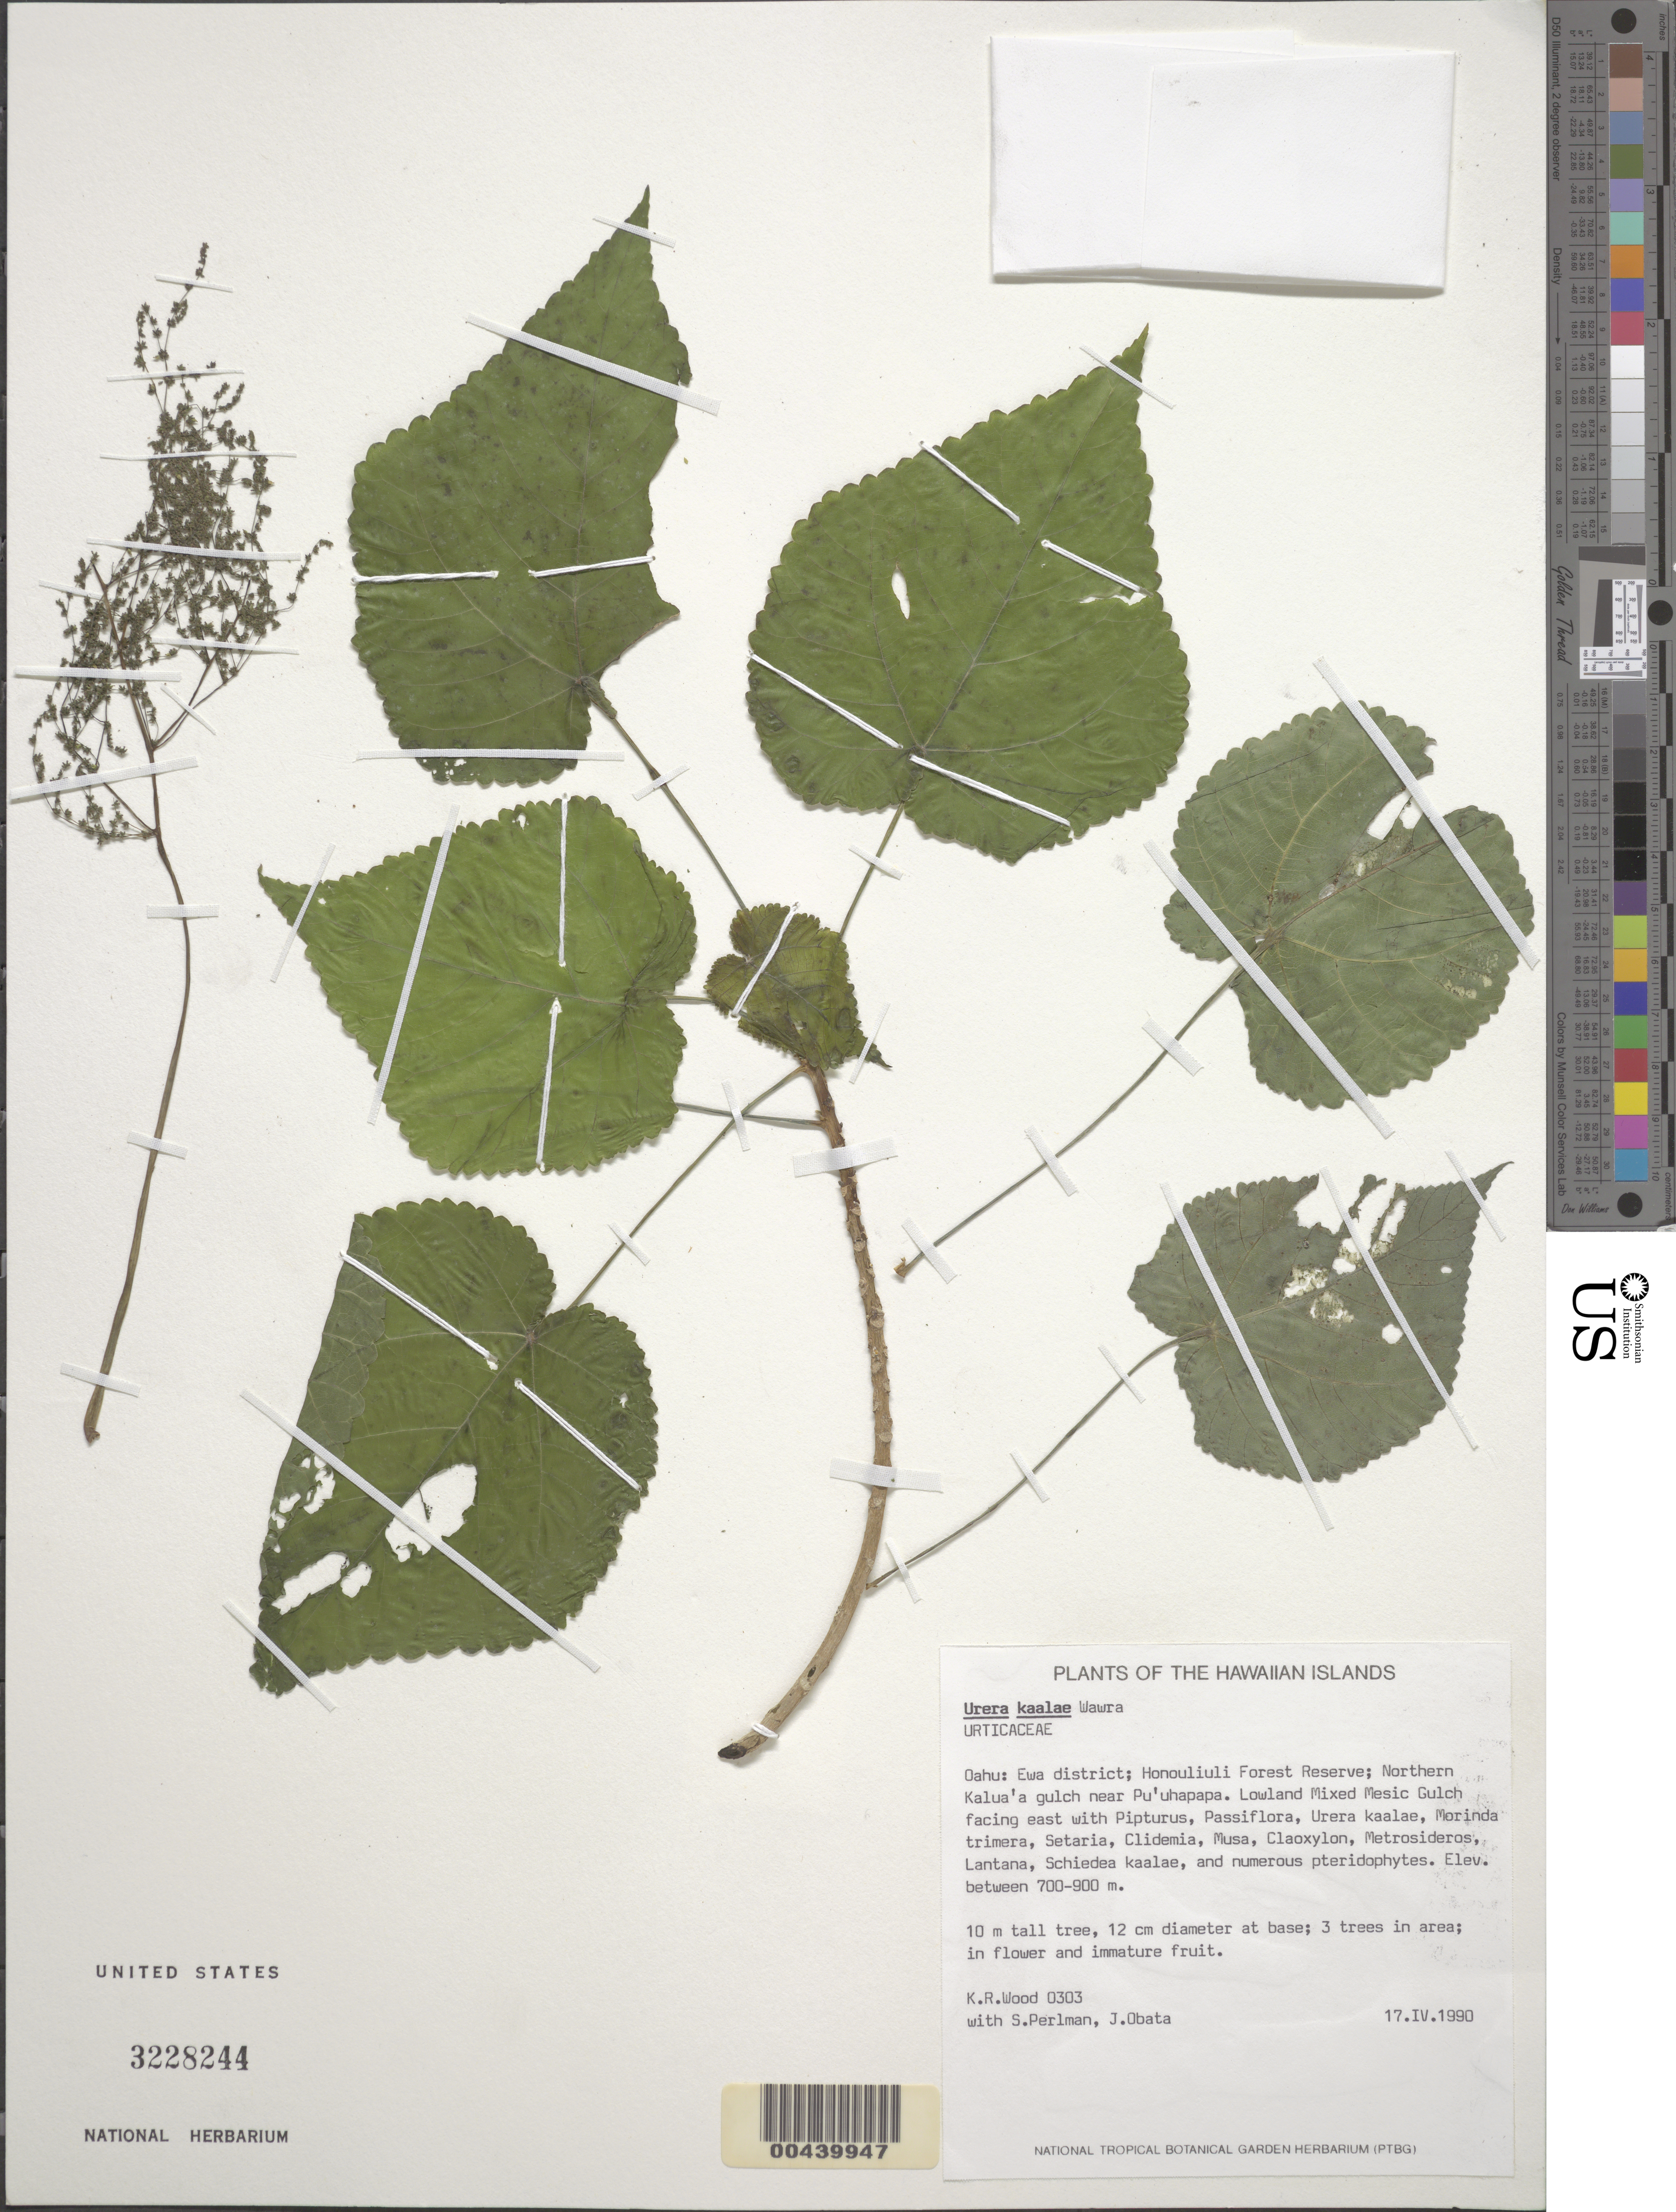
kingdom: Plantae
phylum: Tracheophyta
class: Magnoliopsida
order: Rosales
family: Urticaceae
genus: Urera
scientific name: Urera kaalae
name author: Wawra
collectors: K. R. Wood, S. P. Perlman & J. Obata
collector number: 0303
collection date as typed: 17 Apr 1990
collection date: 1990-04-17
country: United States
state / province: Hawaii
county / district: Honolulu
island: Oahu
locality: Ewa District, Honouliuli Forest Reserve, Northern Kalua'a gulch near Pu'uhapapa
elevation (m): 700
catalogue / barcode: US 3228244